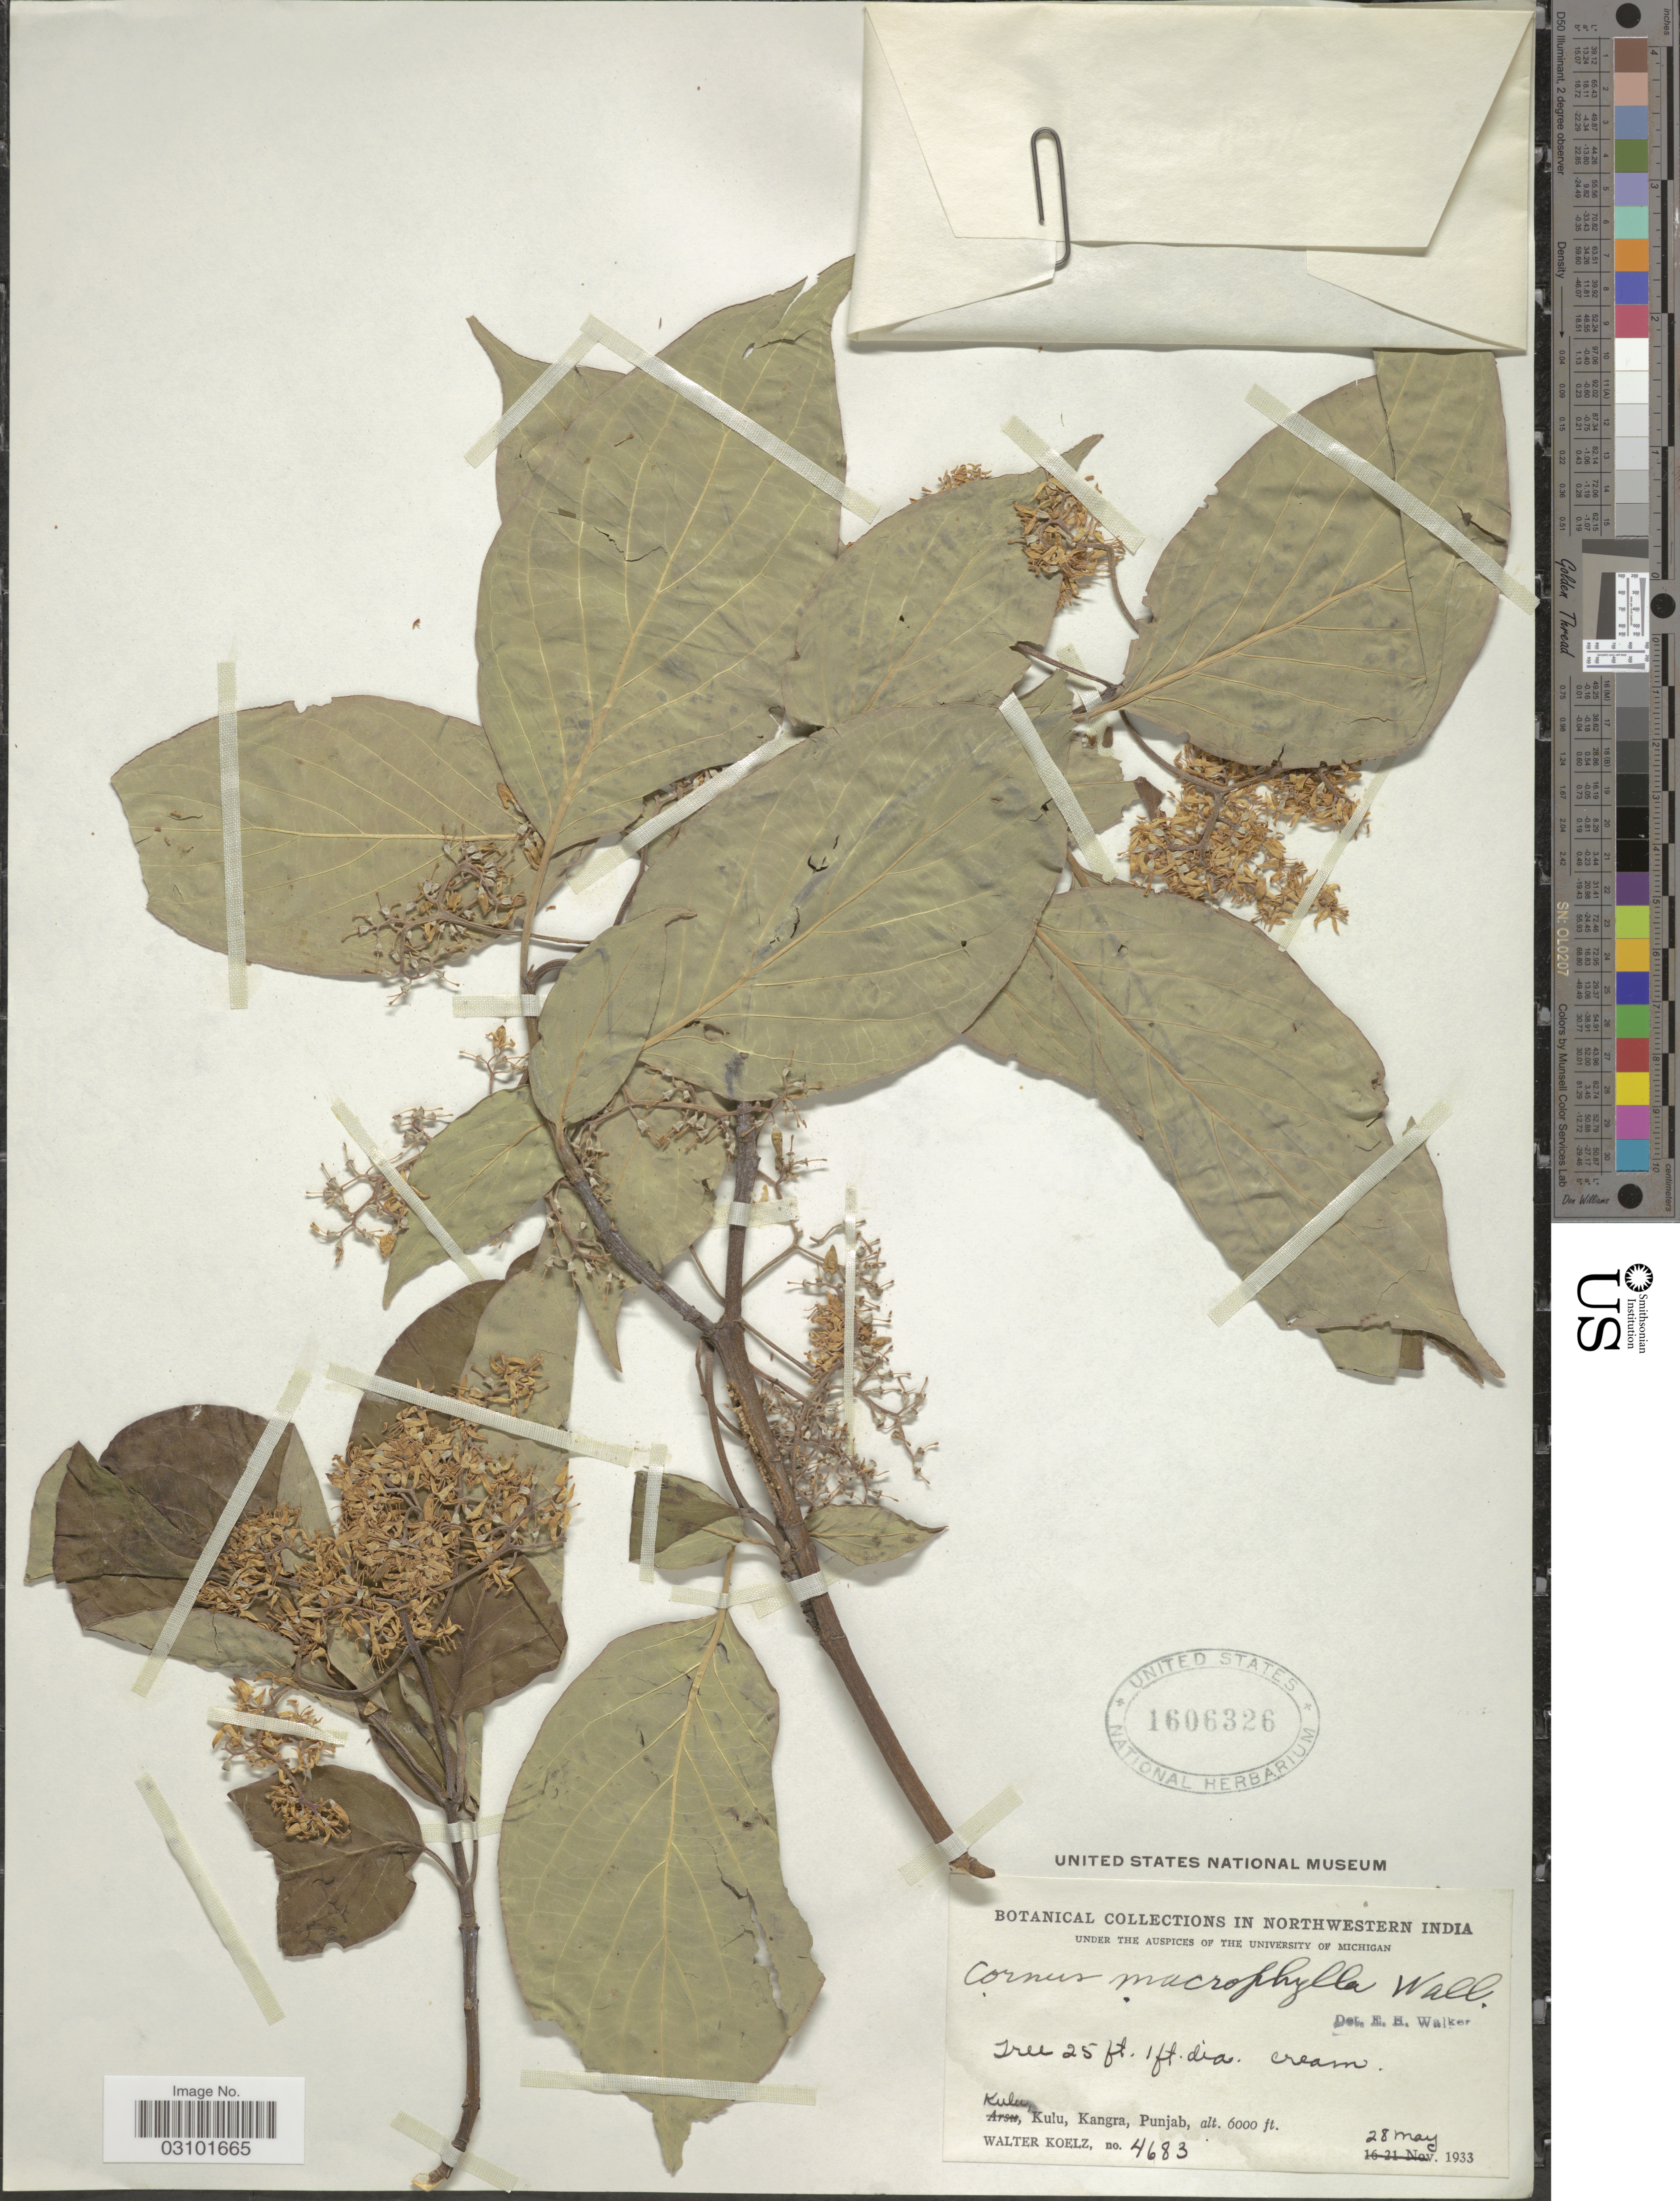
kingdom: Plantae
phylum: Tracheophyta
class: Magnoliopsida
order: Cornales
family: Cornaceae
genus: Cornus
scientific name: Cornus macrophylla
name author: Wall.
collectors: W. N. Koelz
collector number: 4683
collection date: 1933-05-28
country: India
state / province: Punjab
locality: Northwestern India. Kulu, Kulu, Kangra.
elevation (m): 1829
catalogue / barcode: US 1606326